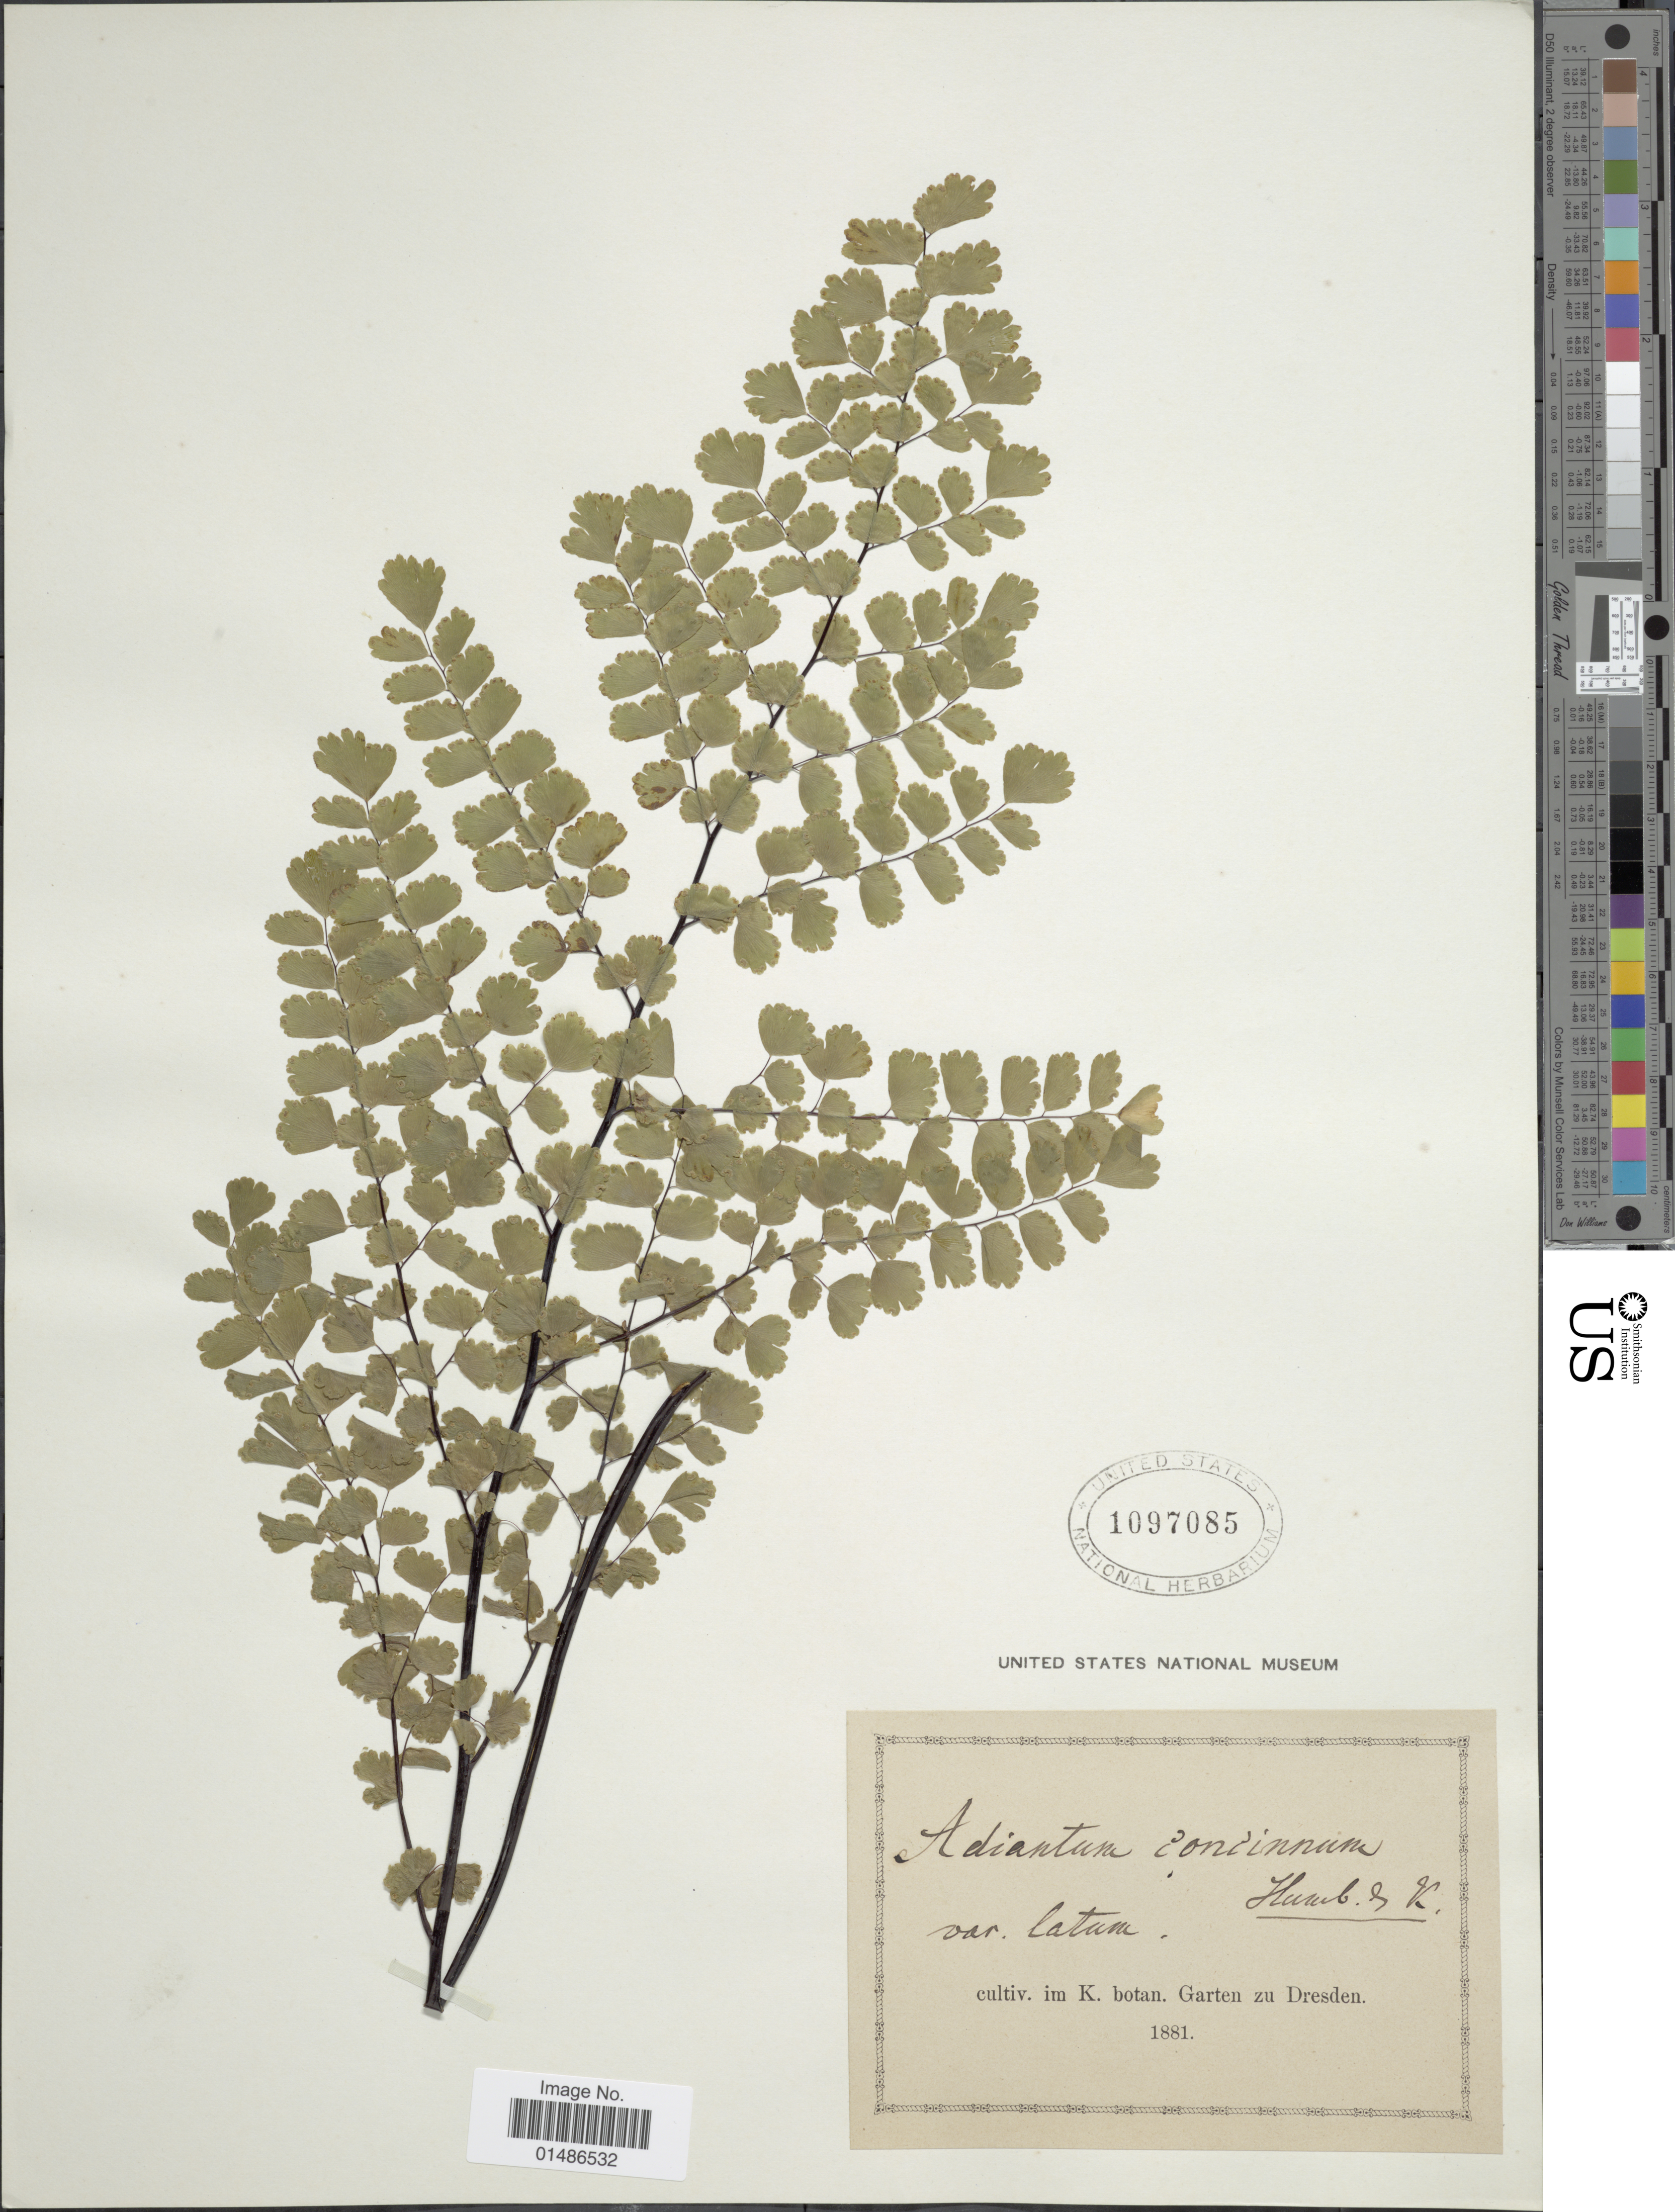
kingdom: Plantae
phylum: Tracheophyta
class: Polypodiopsida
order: Polypodiales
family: Pteridaceae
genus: Adiantum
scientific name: Adiantum concinnum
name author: Humb. & Bonpl. ex Willd.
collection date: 1881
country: Germany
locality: Cultiv. im K. botan. Garten zu Dresden.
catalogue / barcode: US 1097085